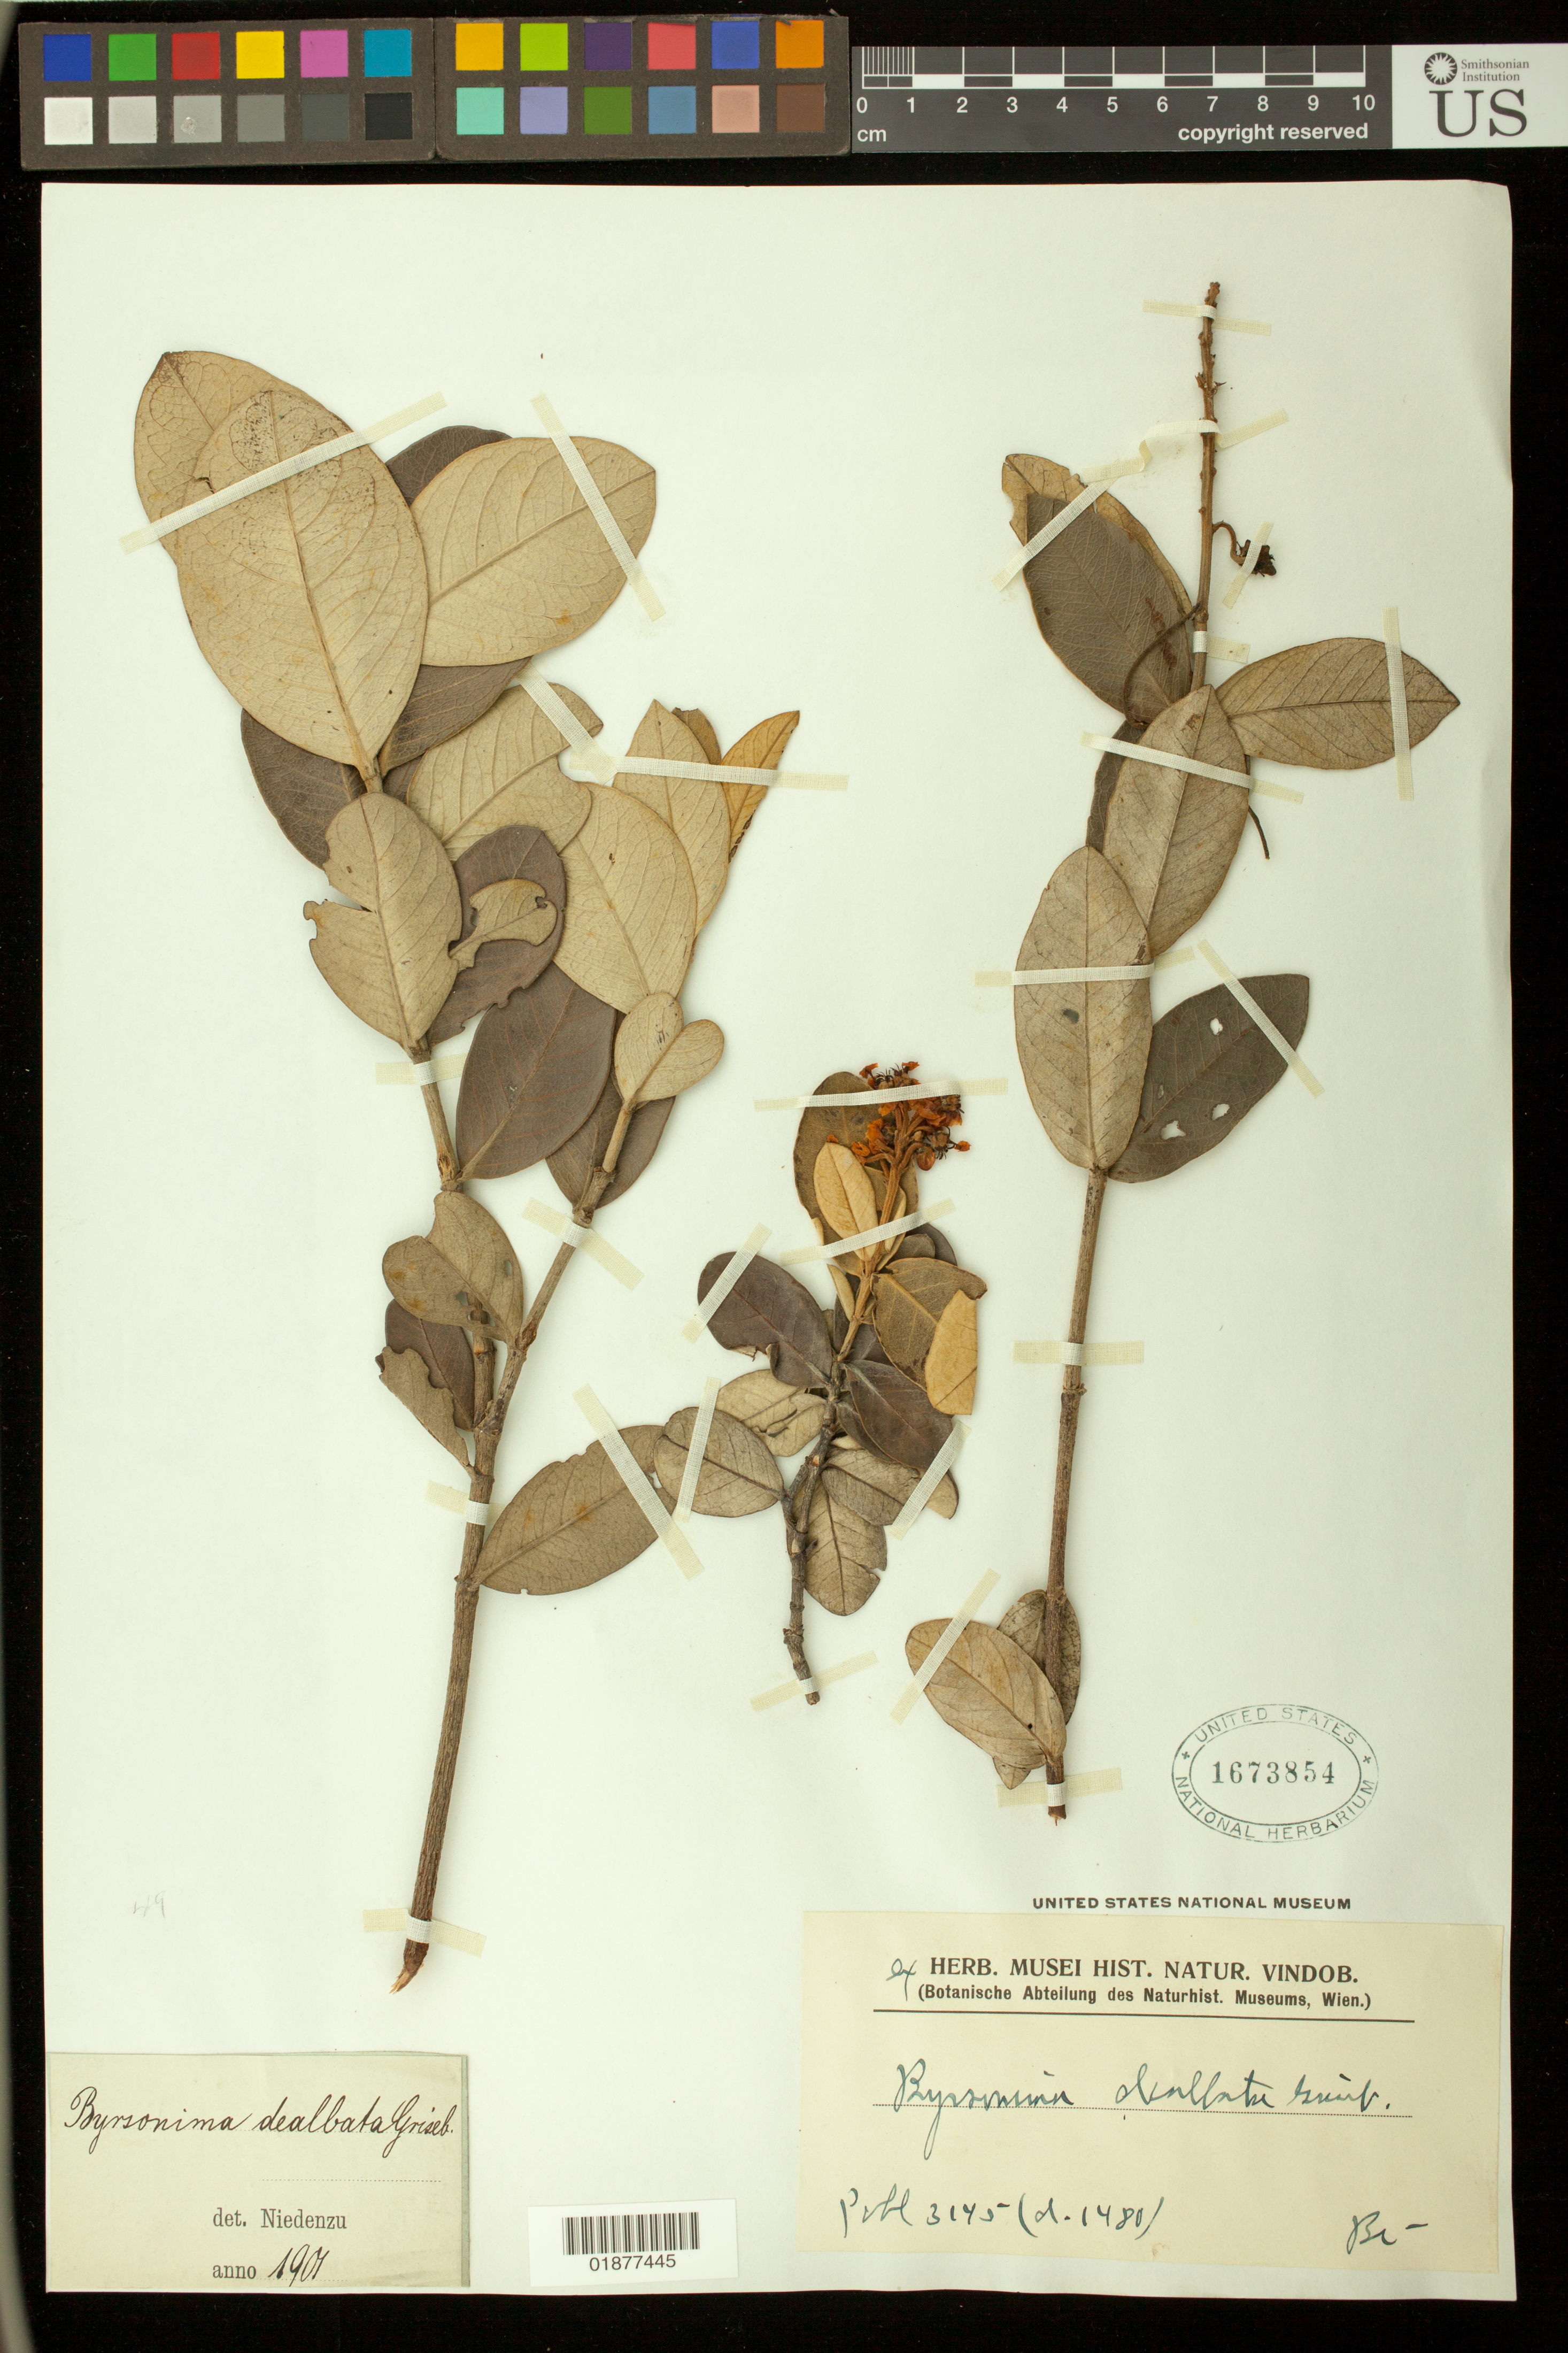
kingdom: Plantae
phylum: Tracheophyta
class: Magnoliopsida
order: Malpighiales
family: Malpighiaceae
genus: Byrsonima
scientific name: Byrsonima dealbata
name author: Griseb.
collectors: -- Pohl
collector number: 3145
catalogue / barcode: US 1673854